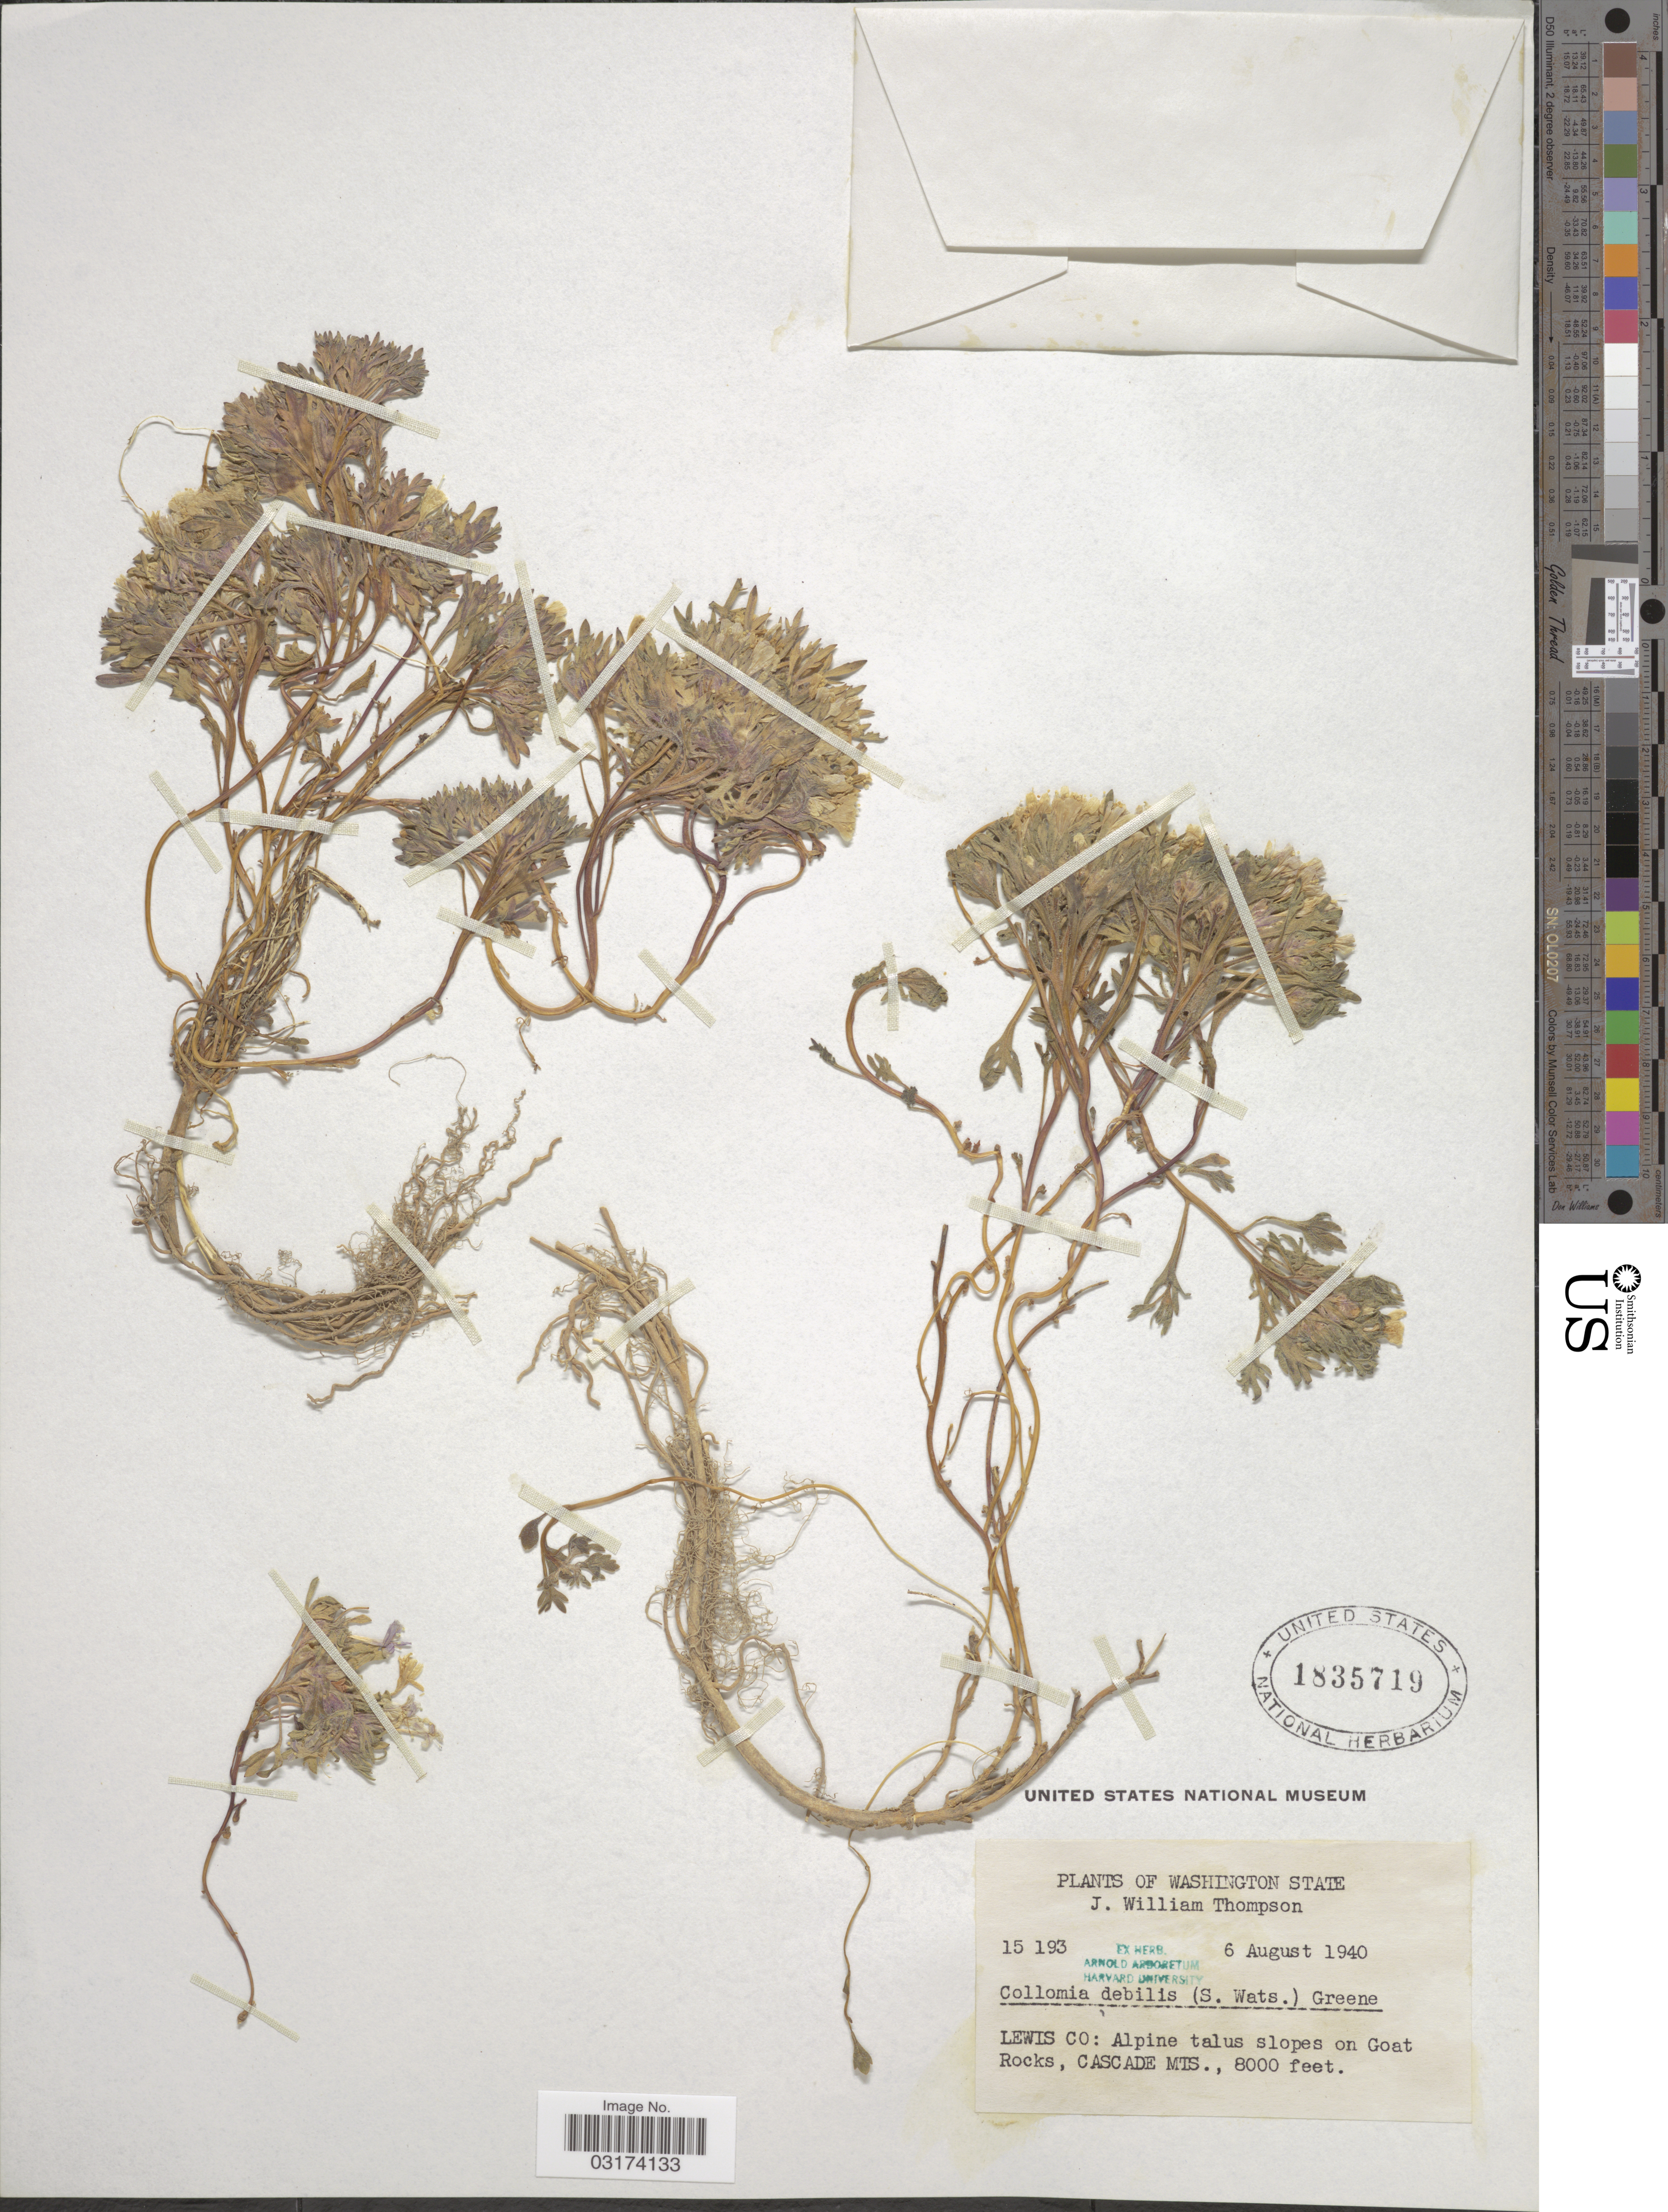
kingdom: Plantae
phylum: Tracheophyta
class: Magnoliopsida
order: Ericales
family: Polemoniaceae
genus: Collomia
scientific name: Collomia debilis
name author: (S. Watson) Greene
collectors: J. W. Thompson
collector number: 15193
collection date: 1940-08-06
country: United States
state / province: Washington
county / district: Lewis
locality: Lewis Co: Alpine talus slopes on Goat Rocks, Cascade Mts.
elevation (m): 2438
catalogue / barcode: US 1835719